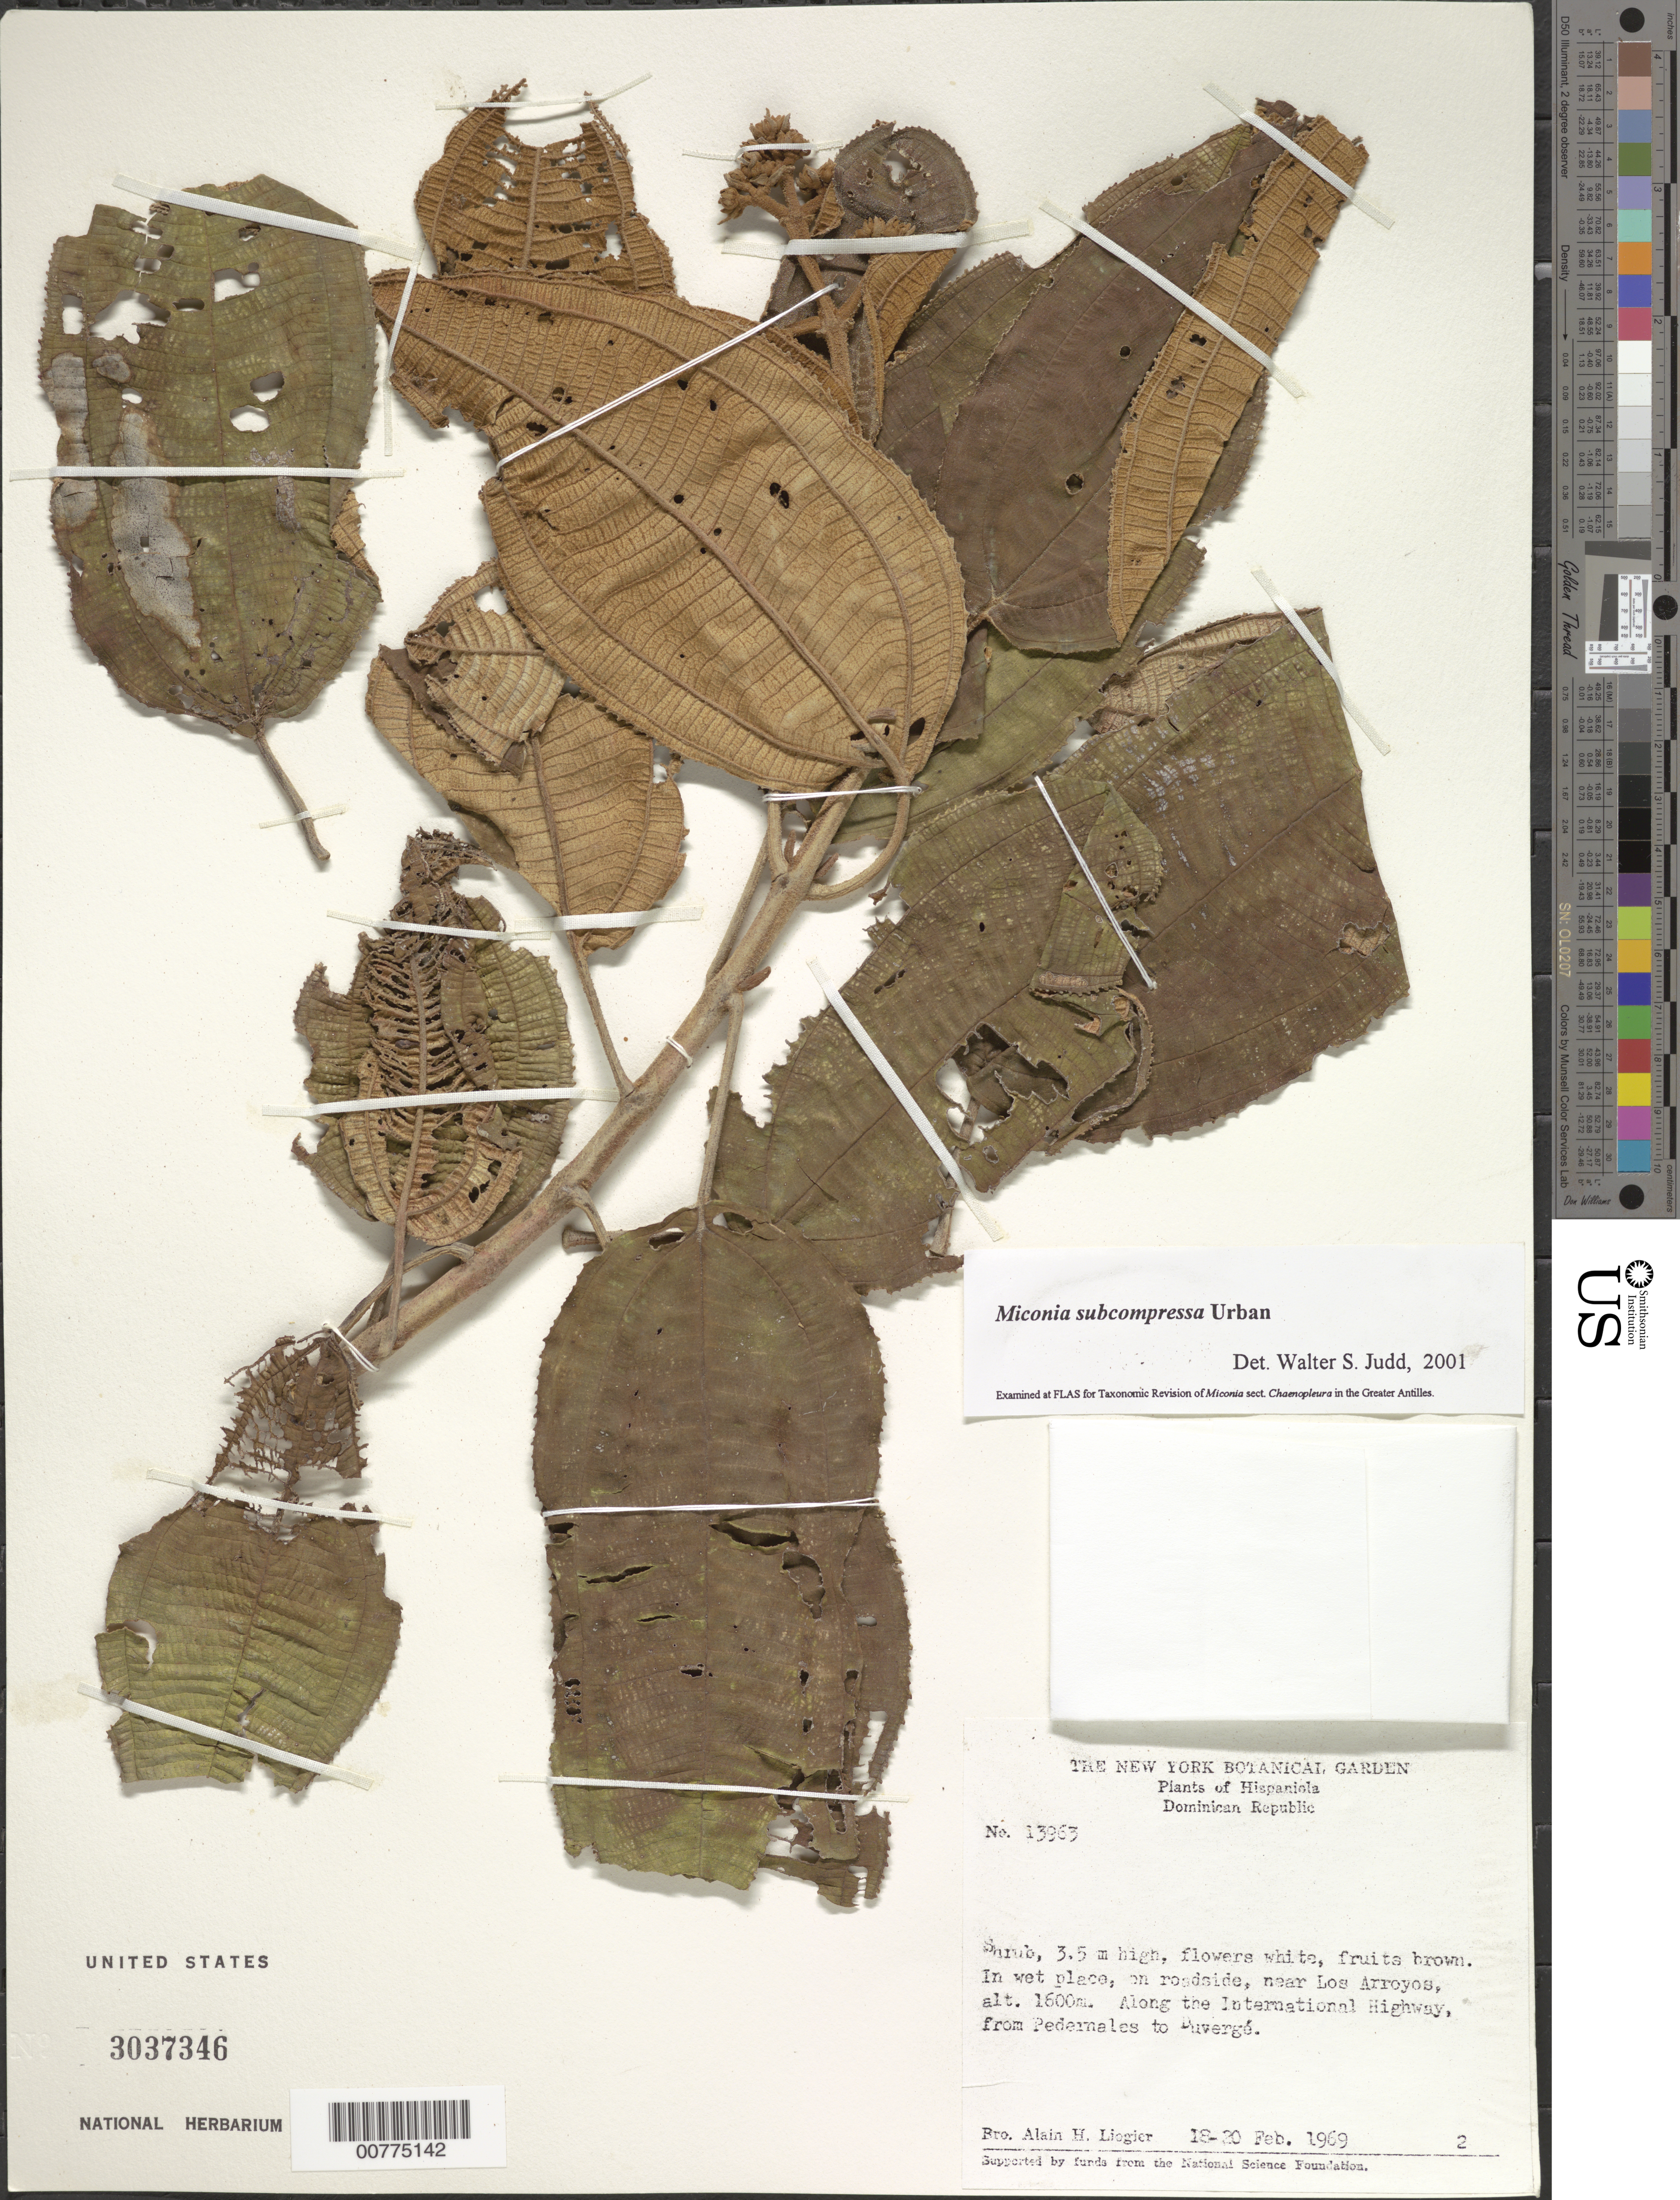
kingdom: Plantae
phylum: Tracheophyta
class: Magnoliopsida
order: Myrtales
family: Melastomataceae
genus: Miconia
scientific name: Miconia tetrandra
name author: (Sw.) D. Don ex G. Don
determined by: Judd, Walter S.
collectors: A. H. Liogier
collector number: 13963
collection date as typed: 18 Feb 1969 to 20 Feb 1969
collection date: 1969-02-18/1969-02-20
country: Dominican Republic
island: Hispaniola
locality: Along the International Highway, from Pedernales to Duvergé, near Los Arroyos.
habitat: In wet place, on radside.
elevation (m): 1600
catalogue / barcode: US 3037346